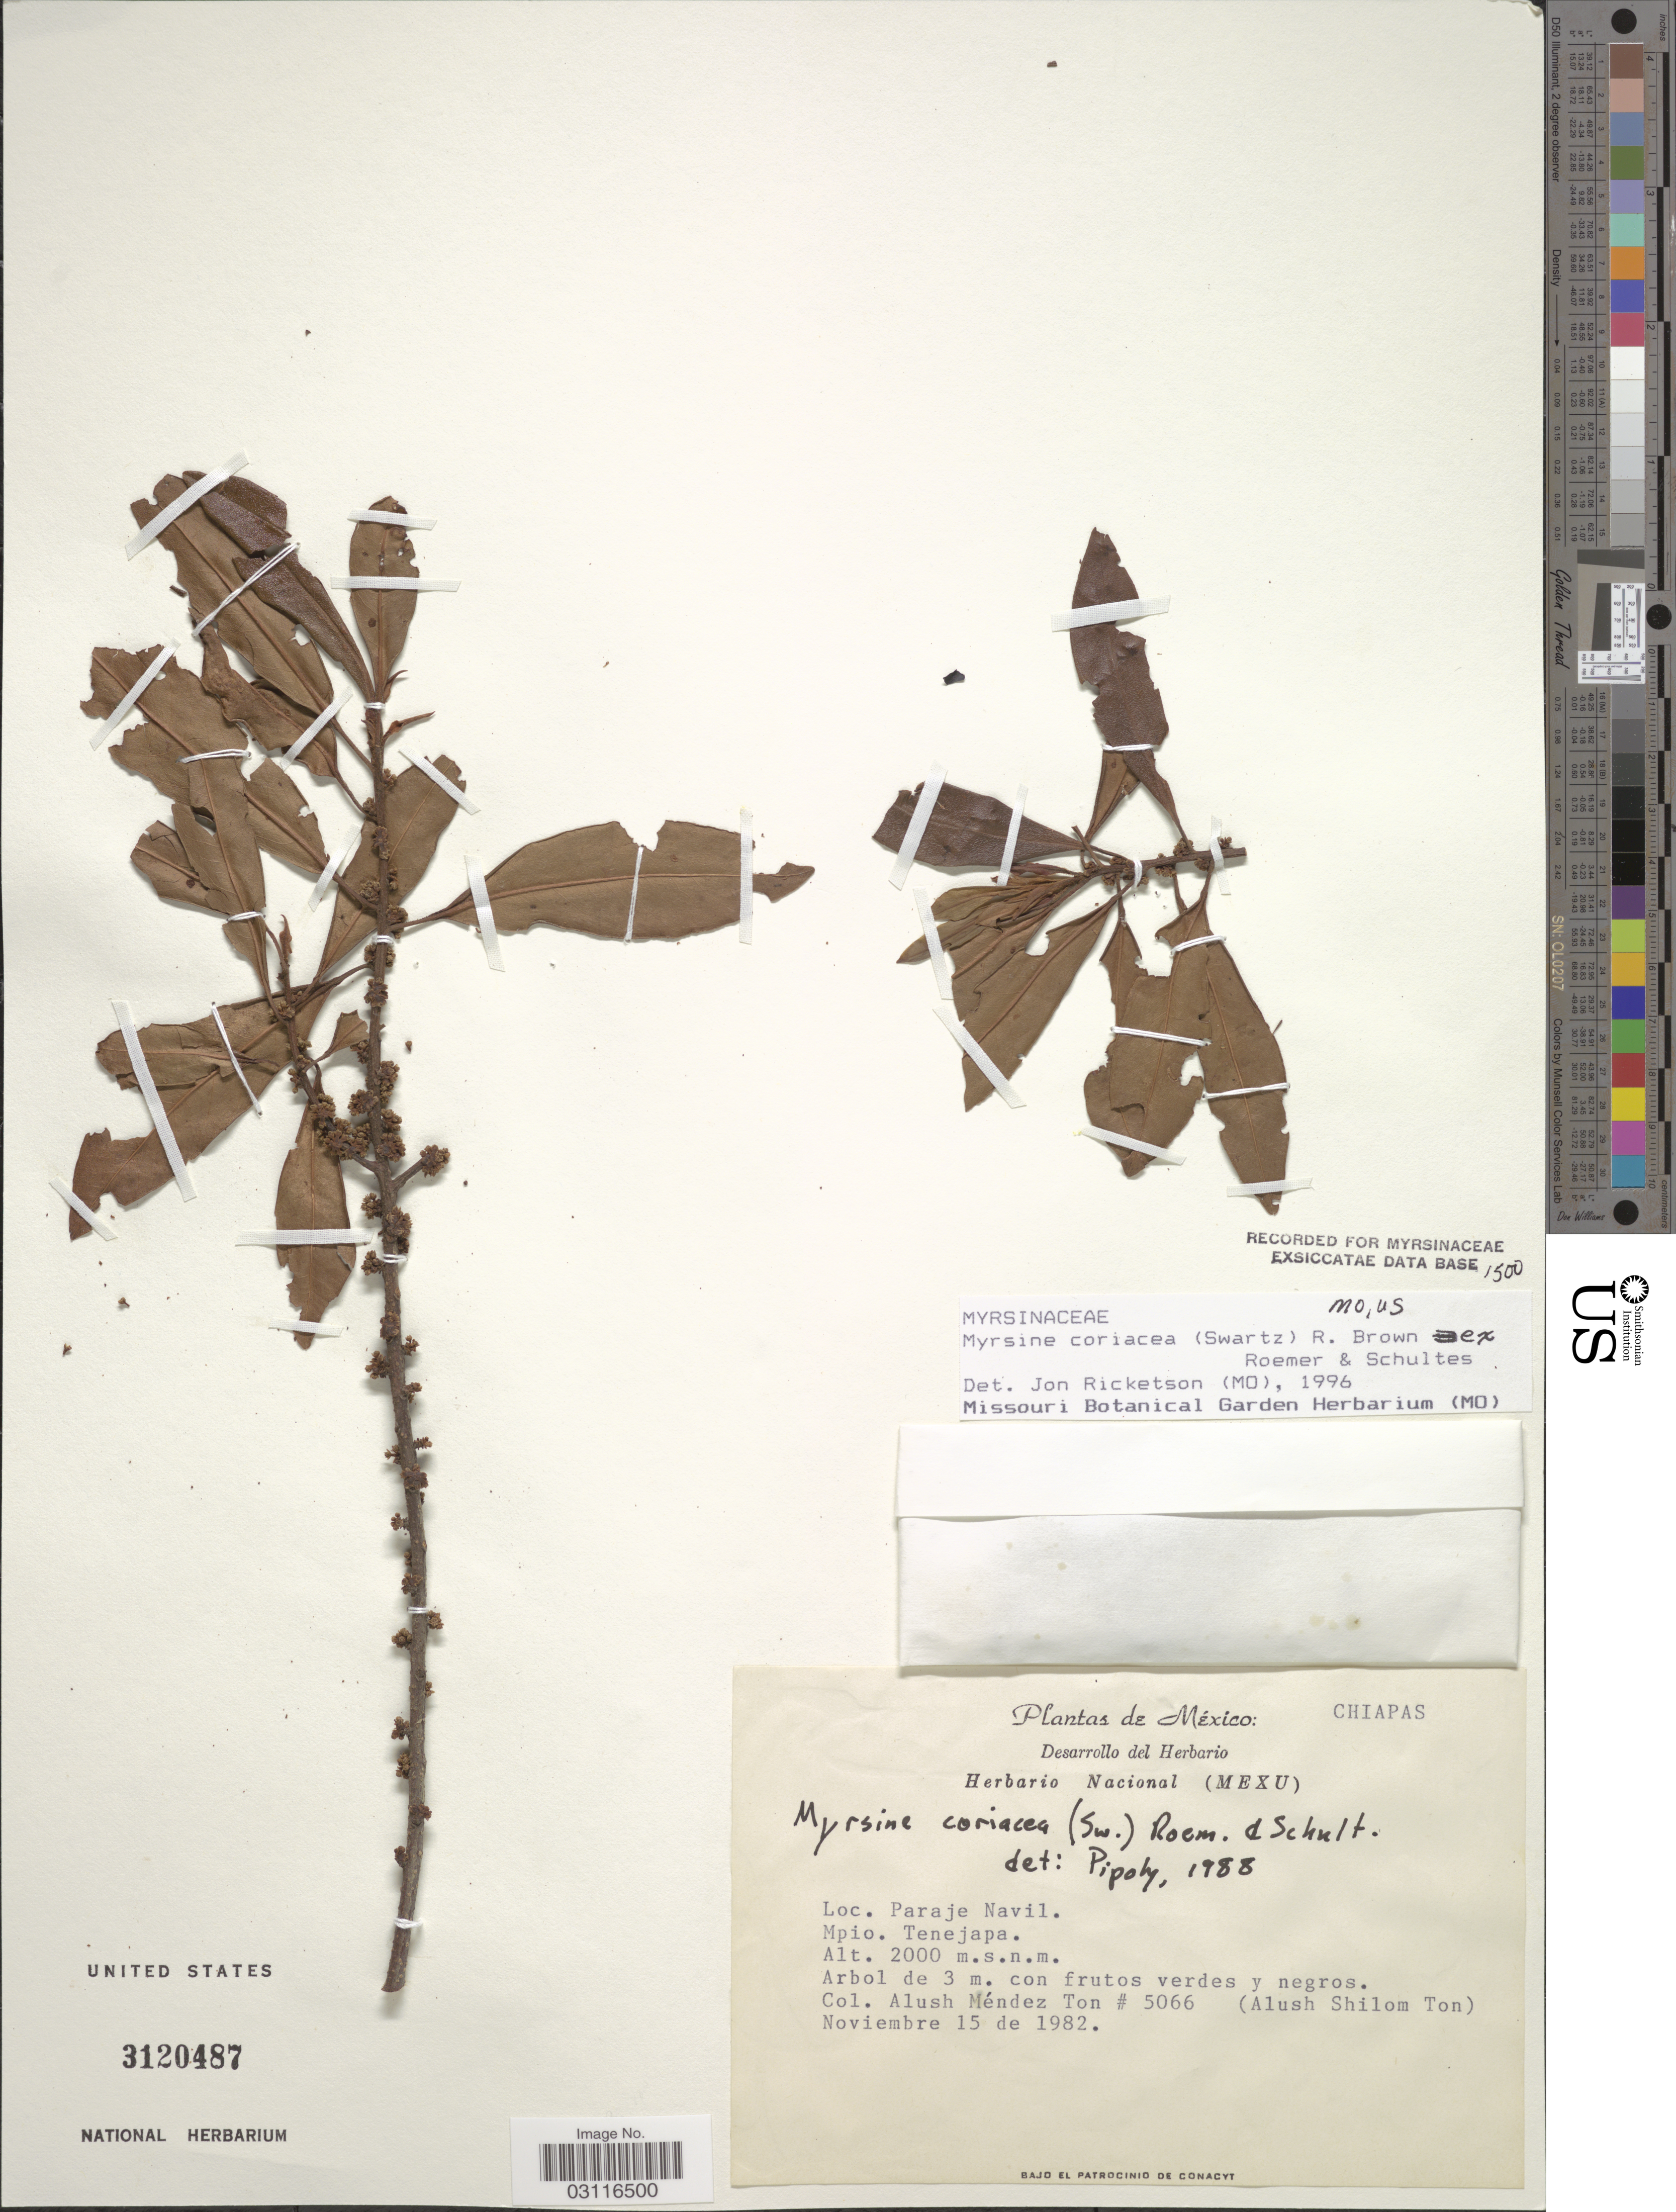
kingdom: Plantae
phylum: Tracheophyta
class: Magnoliopsida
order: Ericales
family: Primulaceae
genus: Myrsine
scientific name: Myrsine coriacea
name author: (Sw.) R. Br. ex Roem. & Schult.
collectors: A. Méndez Ton & A. M. Ton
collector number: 5066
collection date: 1982-11-15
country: Mexico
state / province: Chiapas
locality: Paraje Navil. Mpio. Tenejapa.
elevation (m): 2000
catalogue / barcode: US 3120487